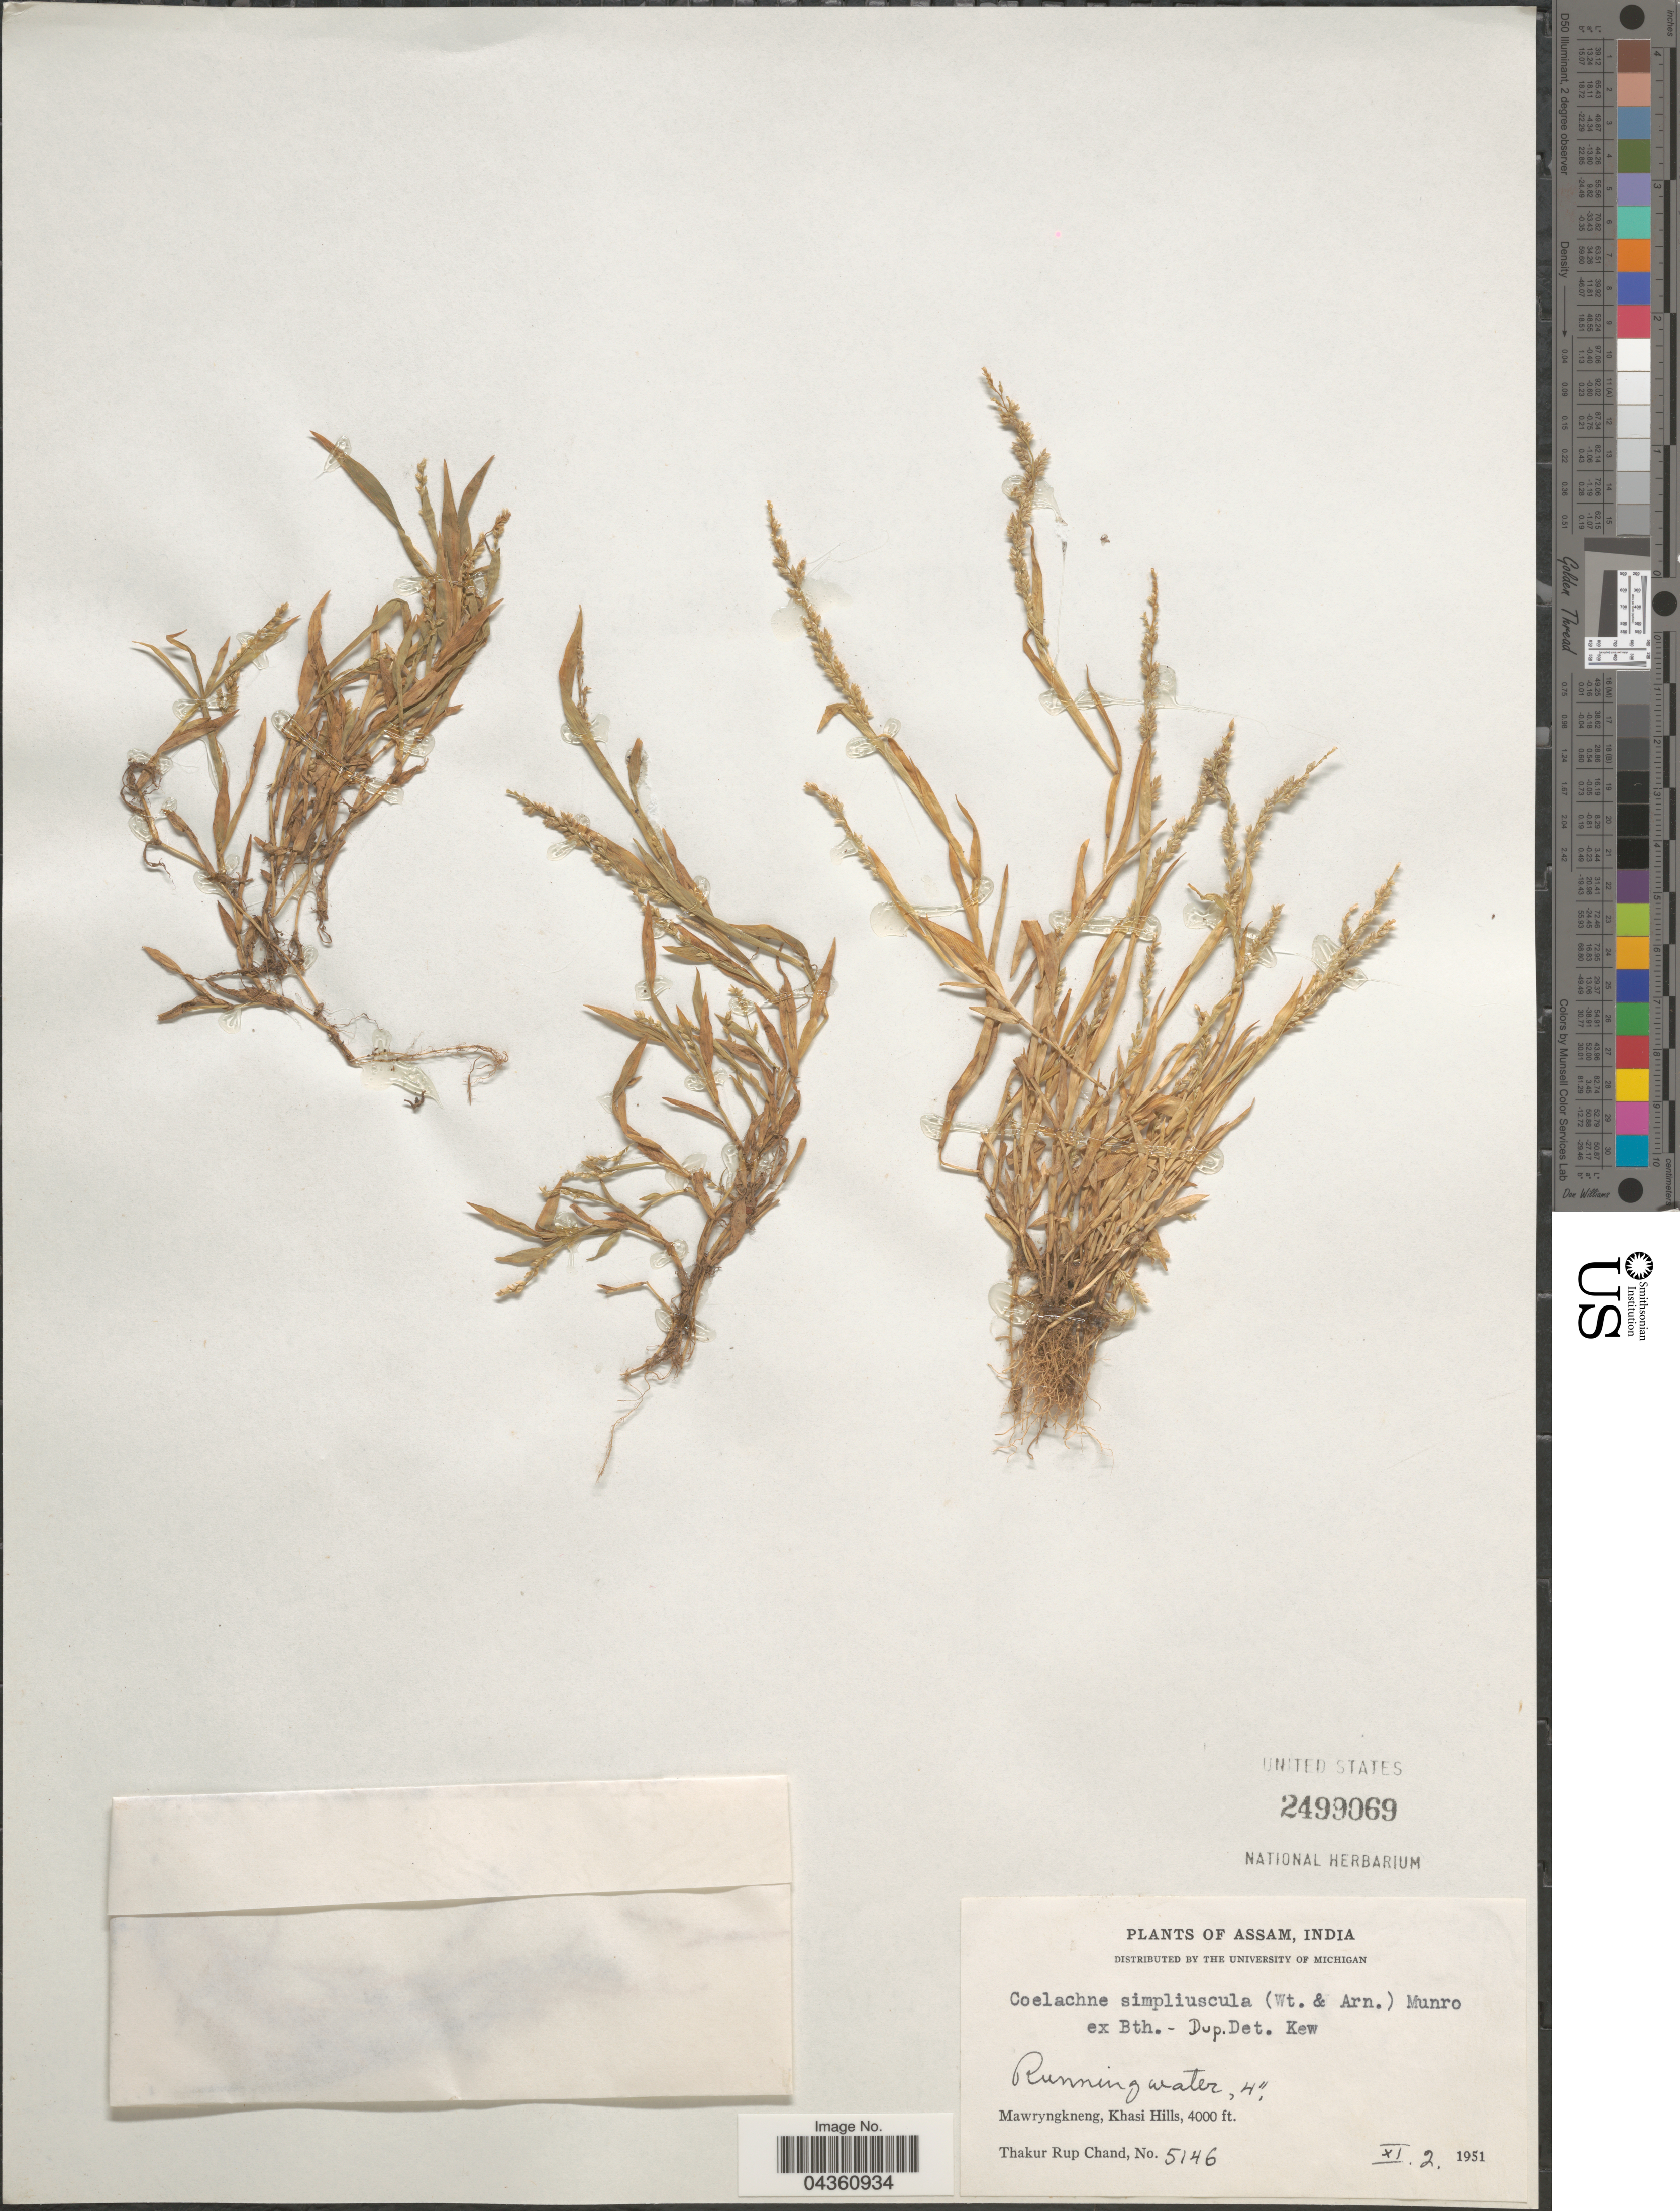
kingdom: Plantae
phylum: Tracheophyta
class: Liliopsida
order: Poales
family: Poaceae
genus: Coelachne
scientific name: Coelachne simpliciuscula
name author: (Wight & Arn. ex Steud.) Munro ex Benth.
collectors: T. R. Chand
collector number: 5146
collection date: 1951-11-02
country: India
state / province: Meghalaya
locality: Mawryngkneng, Khasi Hills.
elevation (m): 1219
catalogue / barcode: US 2499069